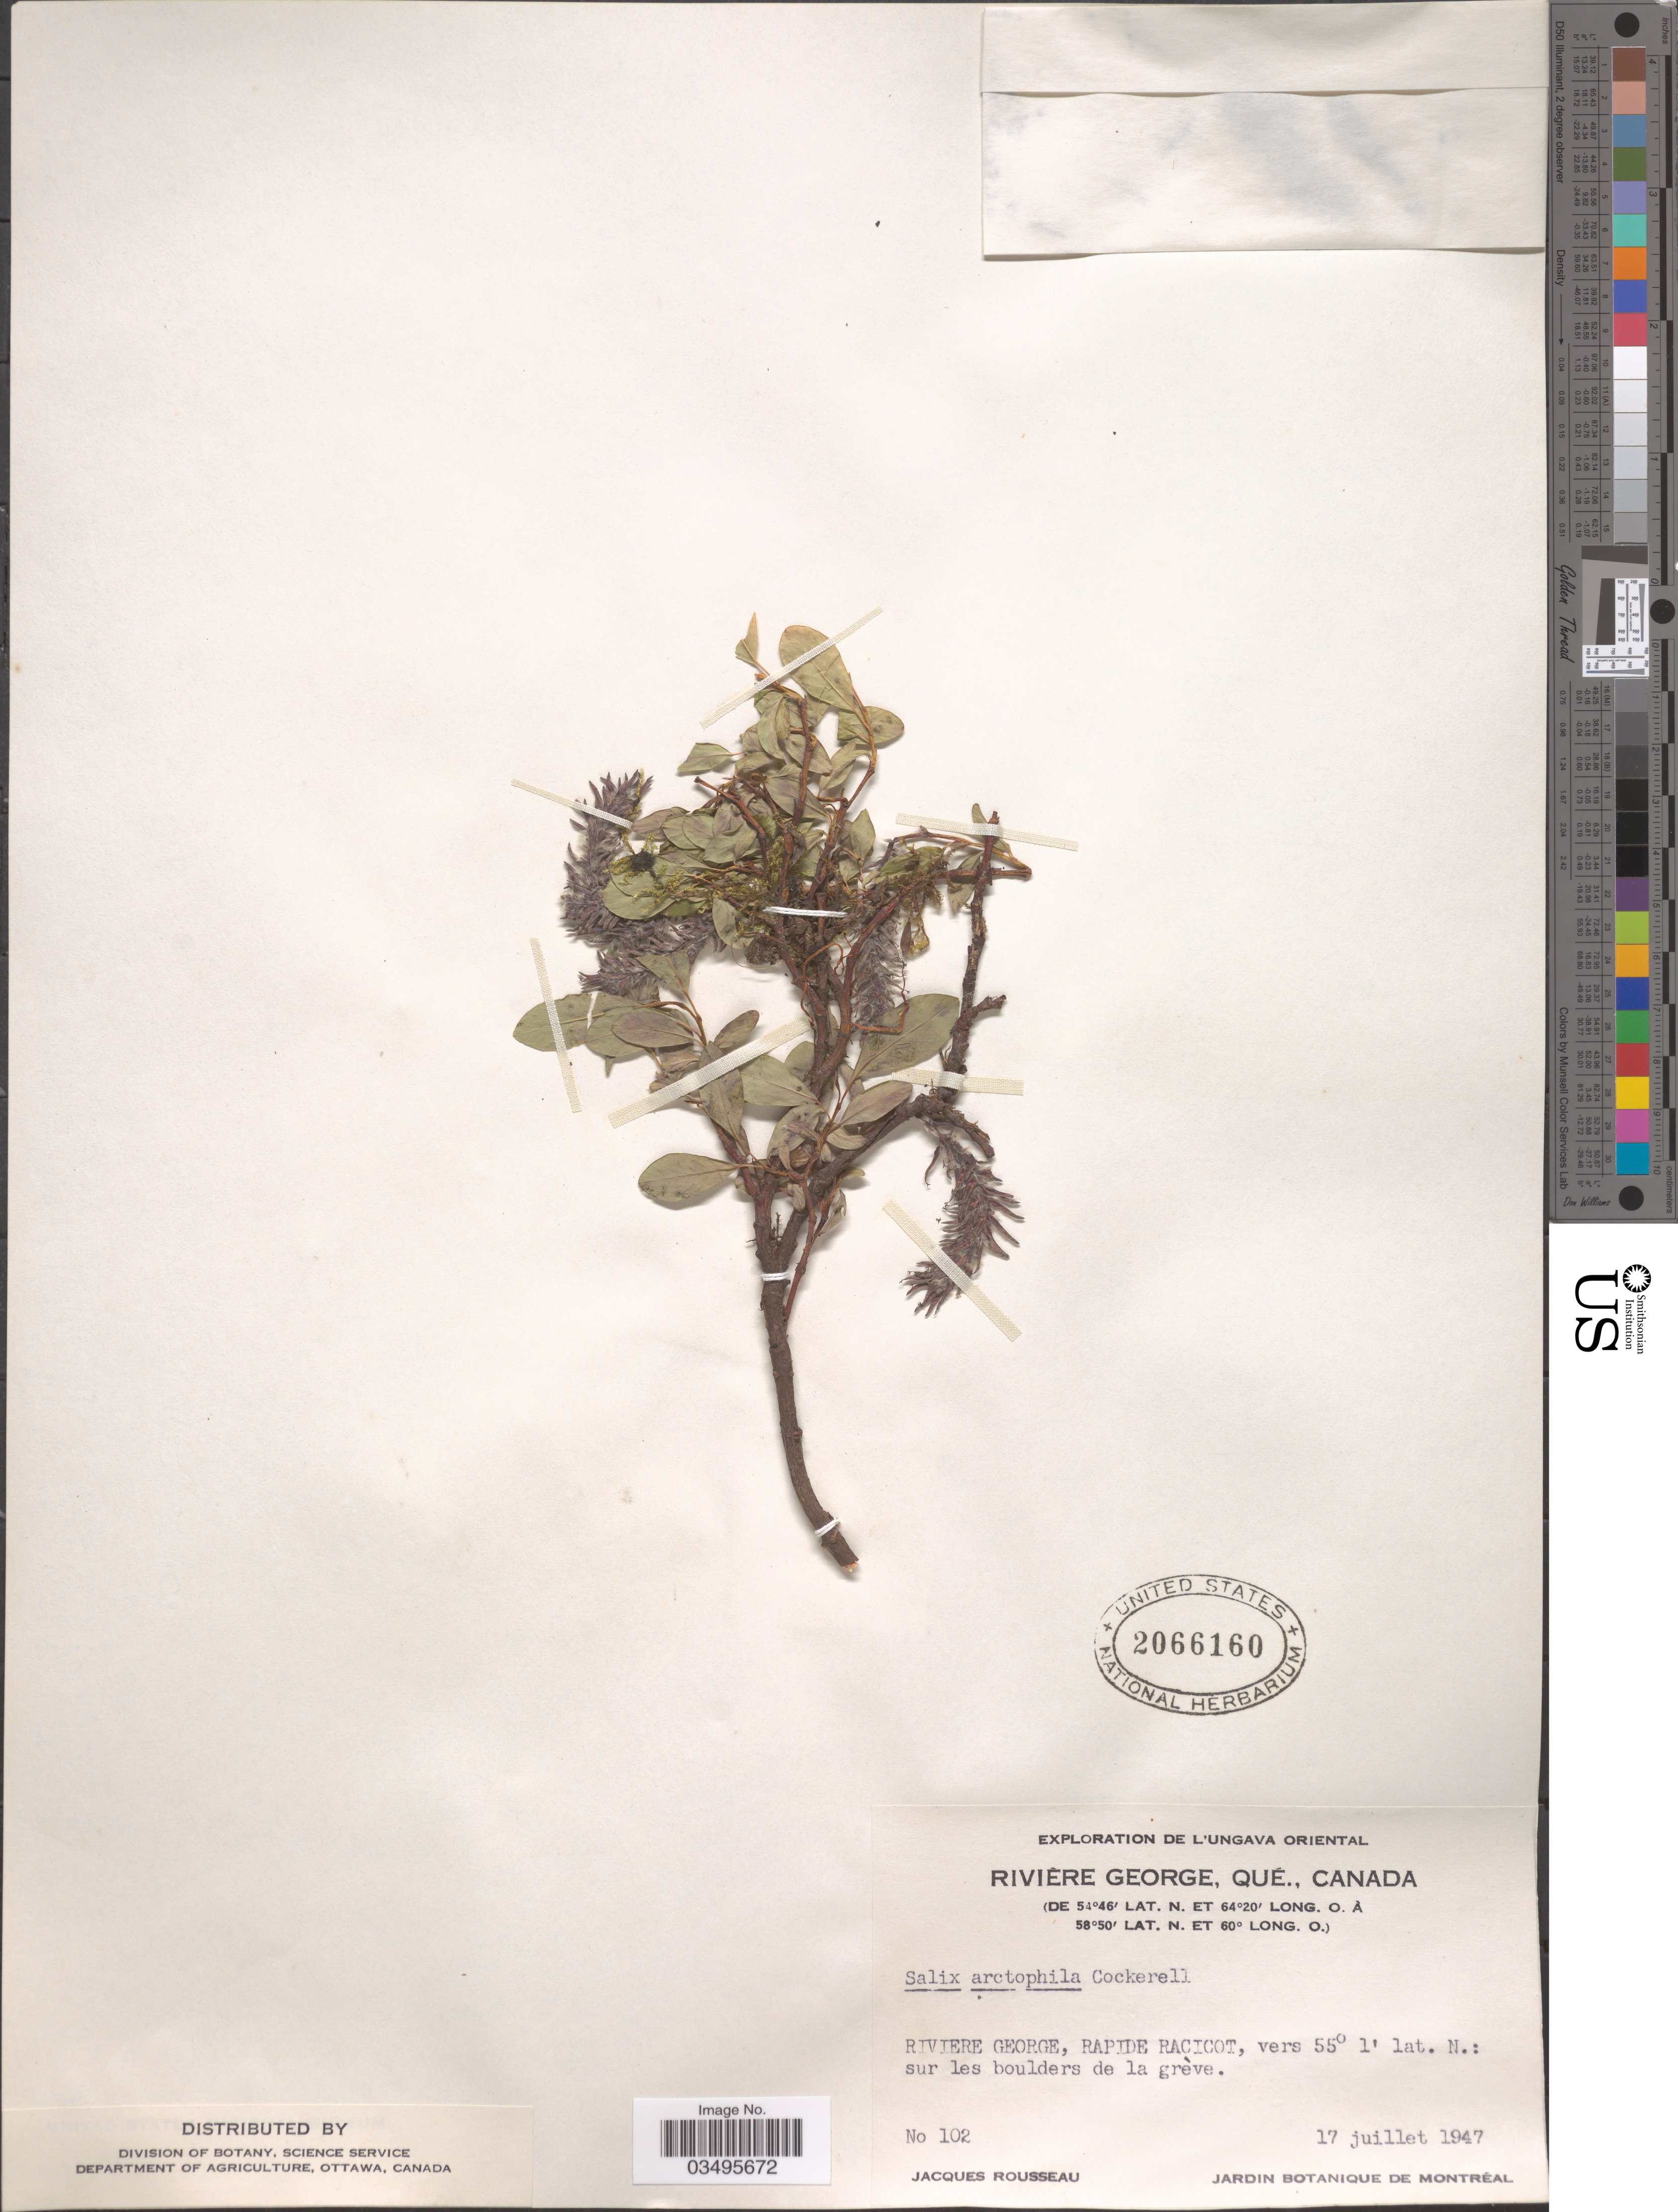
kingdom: Plantae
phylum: Tracheophyta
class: Magnoliopsida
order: Malpighiales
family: Salicaceae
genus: Salix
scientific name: Salix arctophila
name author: Cockerell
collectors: J. Rousseau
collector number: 102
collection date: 1947-07-17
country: Canada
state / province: Quebec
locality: Ungava Oriental. Riviere George, Rapide Racicot.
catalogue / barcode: US 2066160